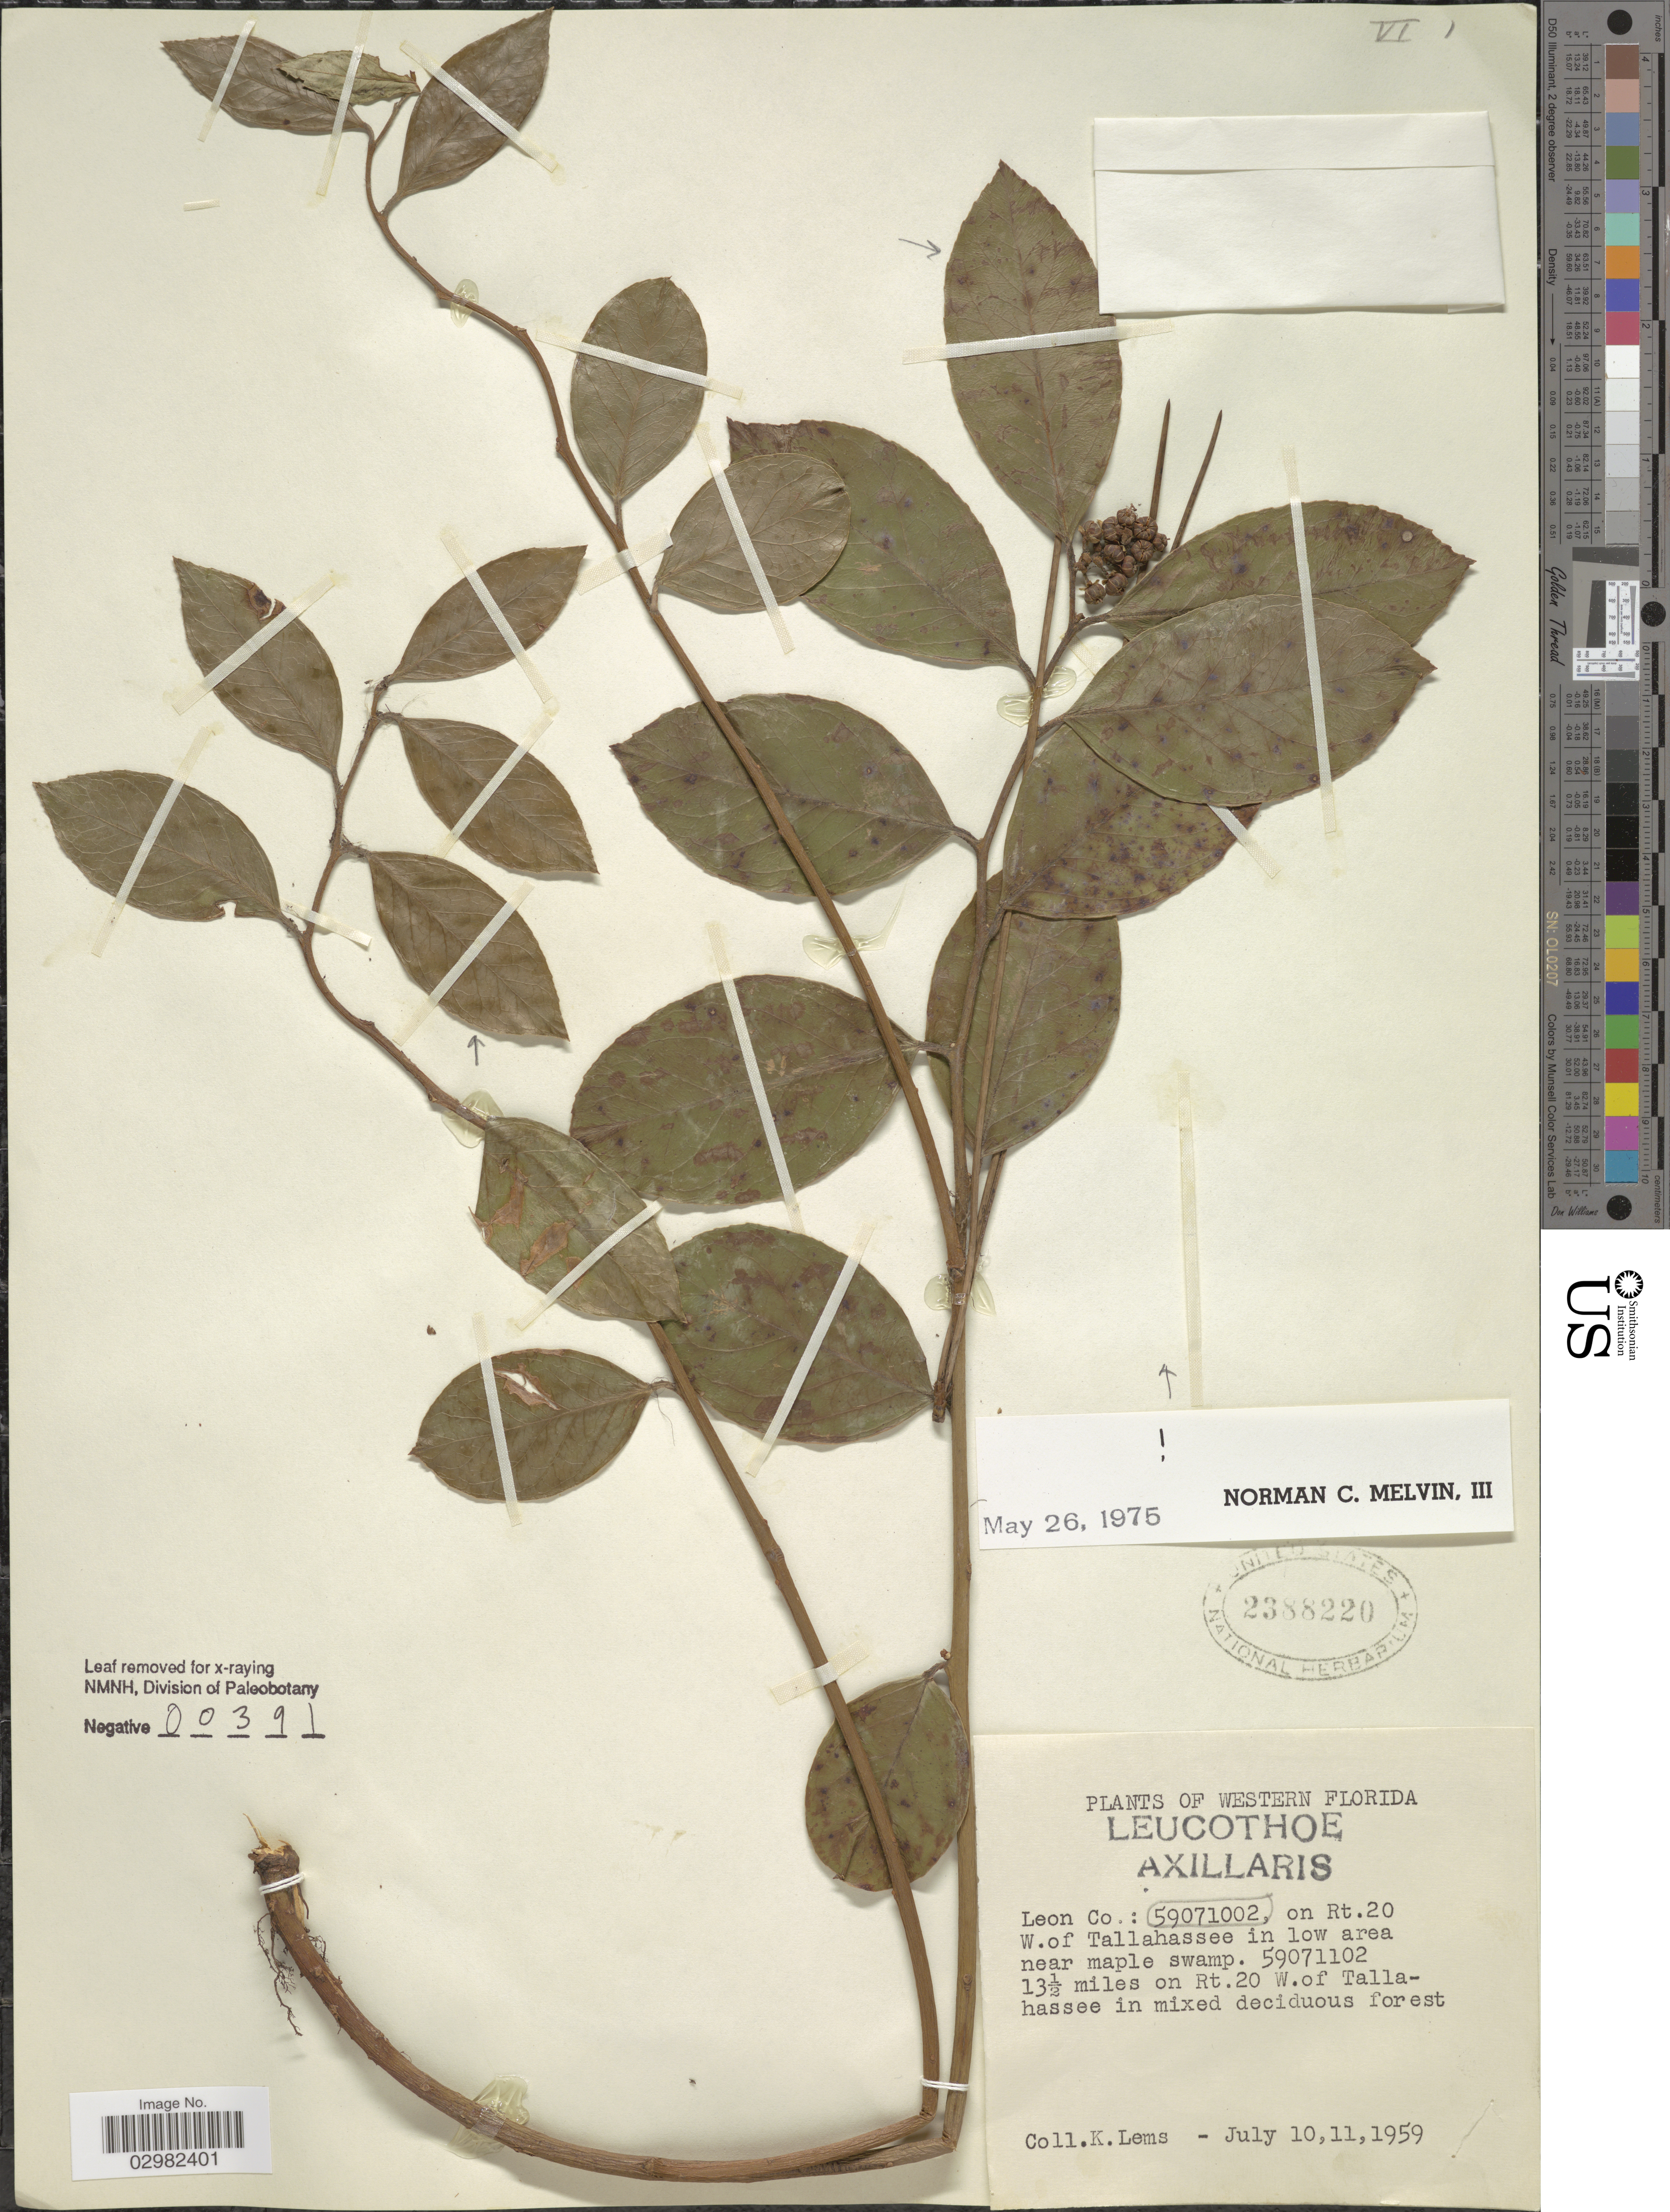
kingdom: Plantae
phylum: Tracheophyta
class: Magnoliopsida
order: Ericales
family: Ericaceae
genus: Leucothoe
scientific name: Leucothoë axillaris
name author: (Lam.) D. Don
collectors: K. Lems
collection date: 1959-07-10/1959-07-11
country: United States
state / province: Florida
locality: Western Florida, Leon Co.: 59071002, on Rt. 20 W of Tallahassee in low area near maple swamp, 13½ miles on Rt. 20 W. of Tallahassee.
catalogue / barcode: US 2388220